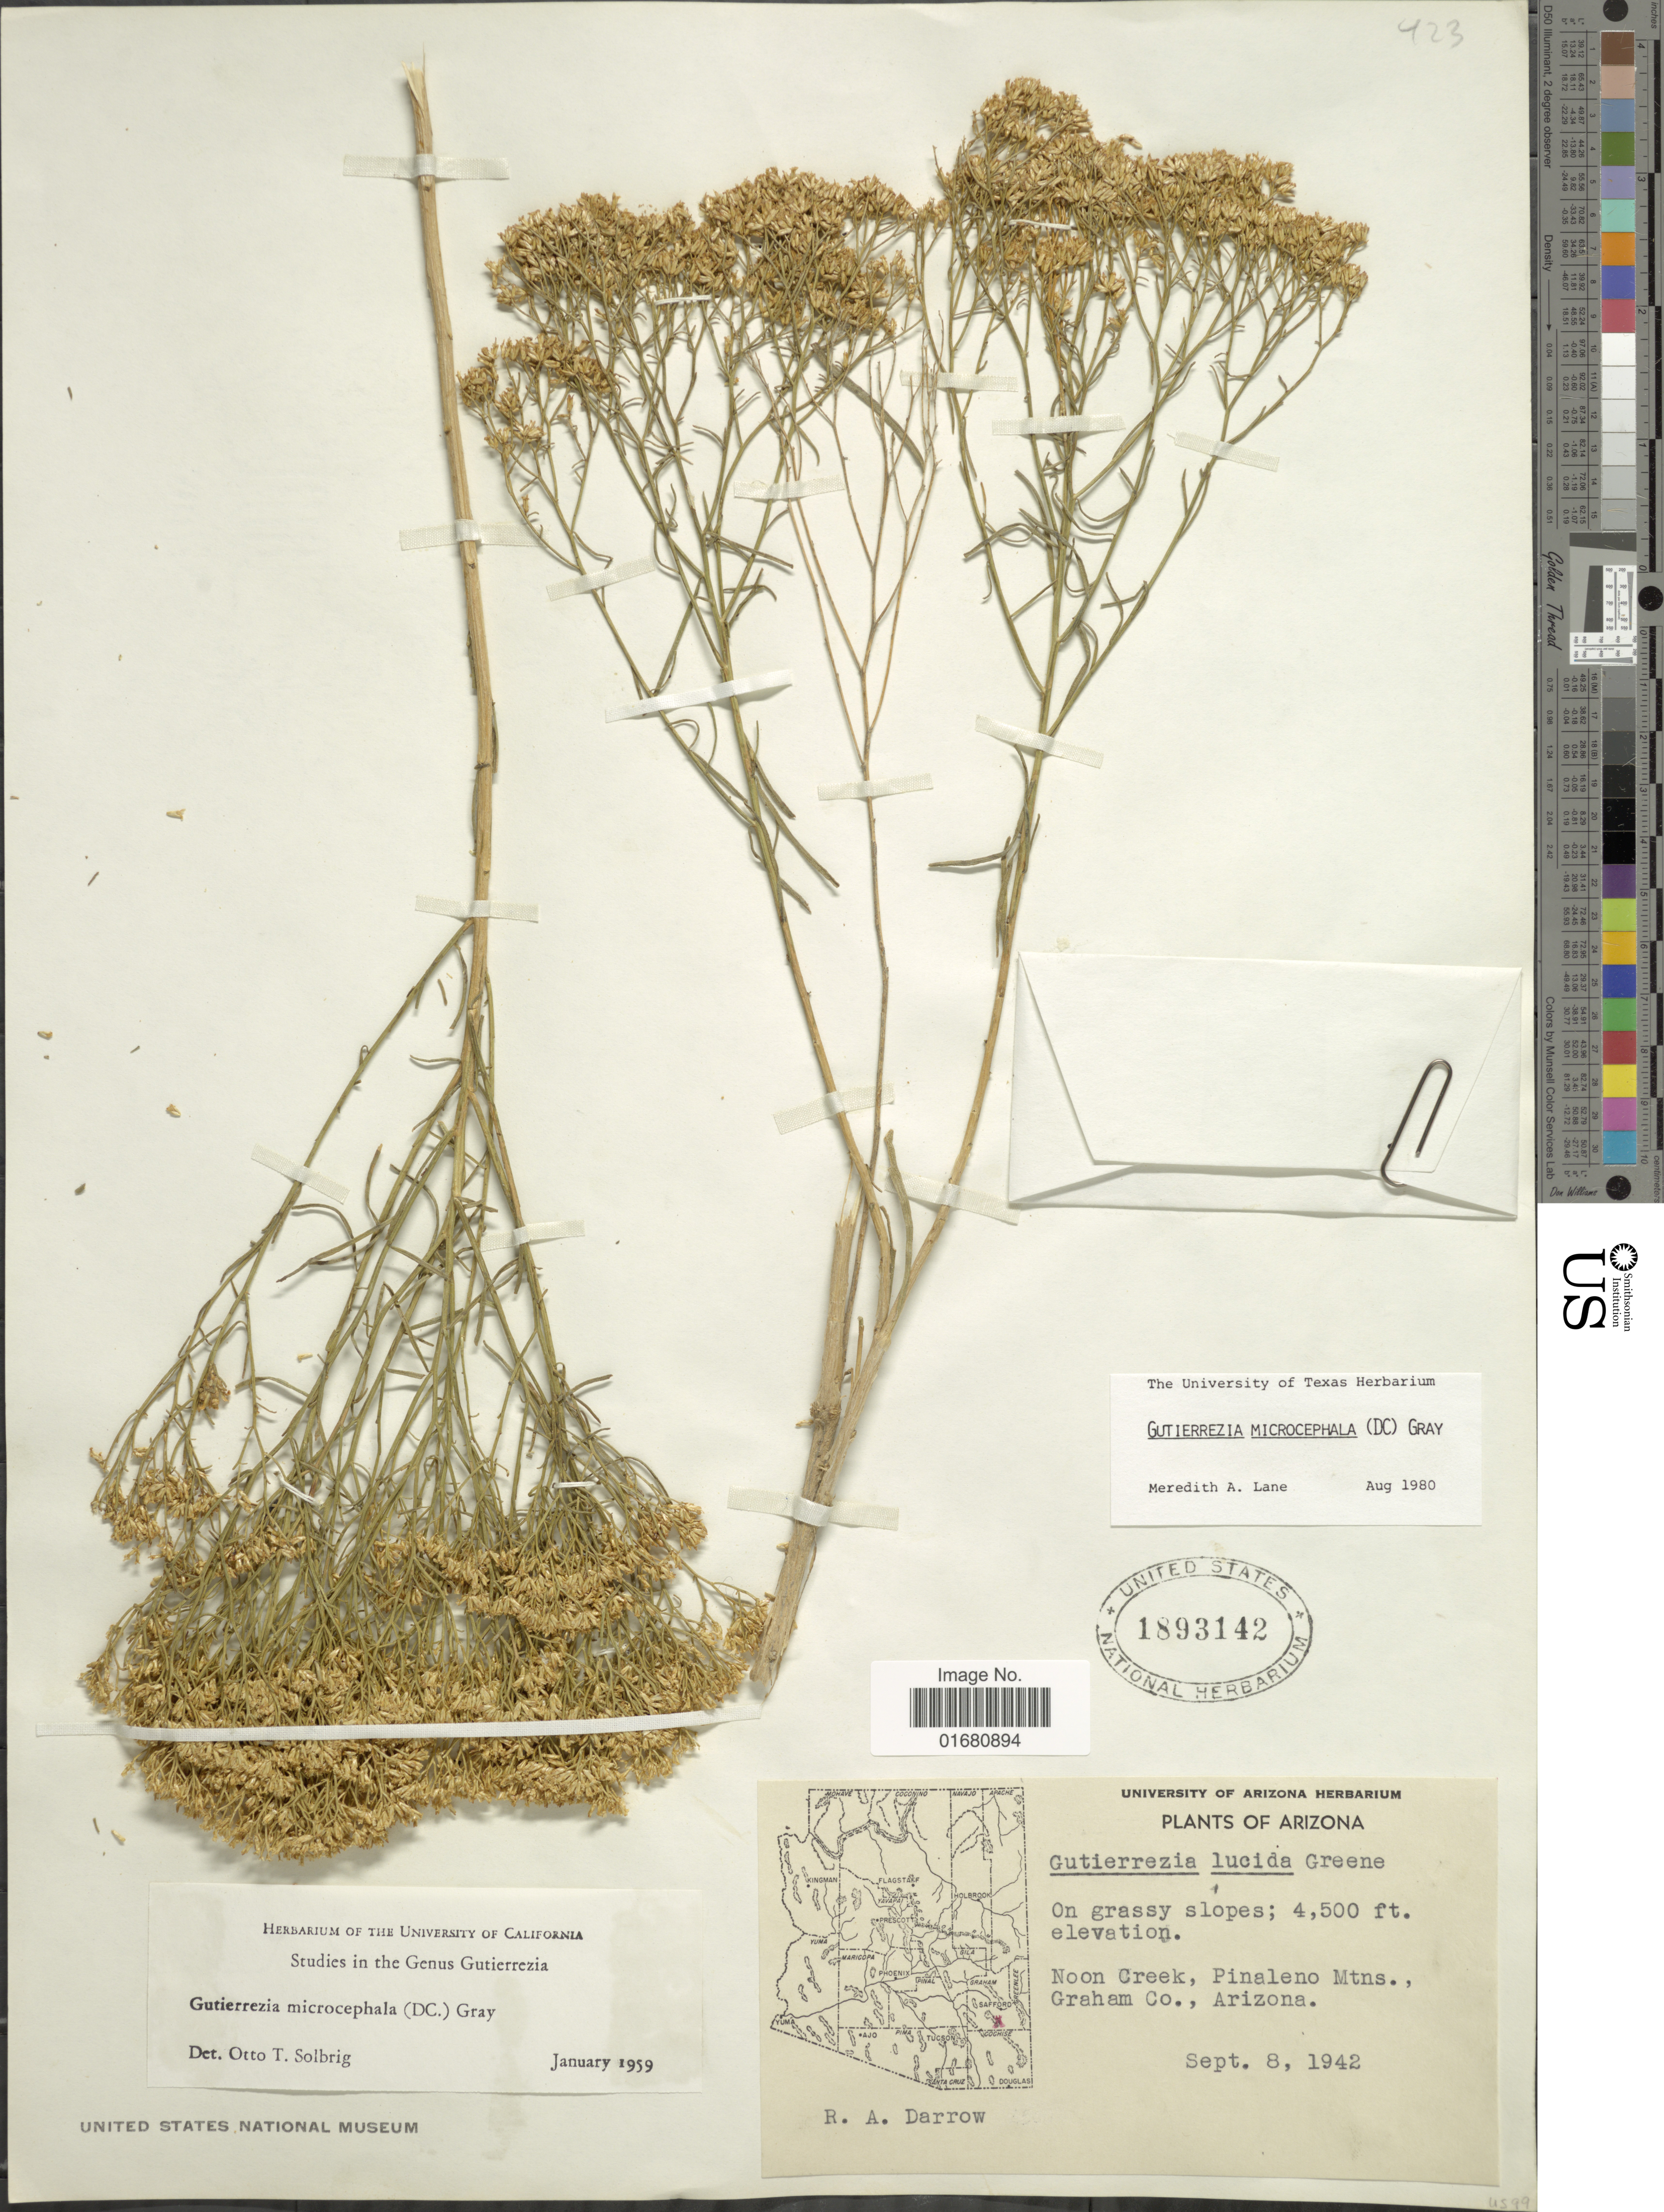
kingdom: Plantae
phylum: Tracheophyta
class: Magnoliopsida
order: Asterales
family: Asteraceae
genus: Gutierrezia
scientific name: Gutierrezia microcephala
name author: (DC.) A. Gray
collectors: R. A. Darrow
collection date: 1942-09-08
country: United States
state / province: Arizona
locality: On grassy slopes, Noon Creek, Pinaleno Mtns, Graham Co.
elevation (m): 1372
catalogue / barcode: US 1893142